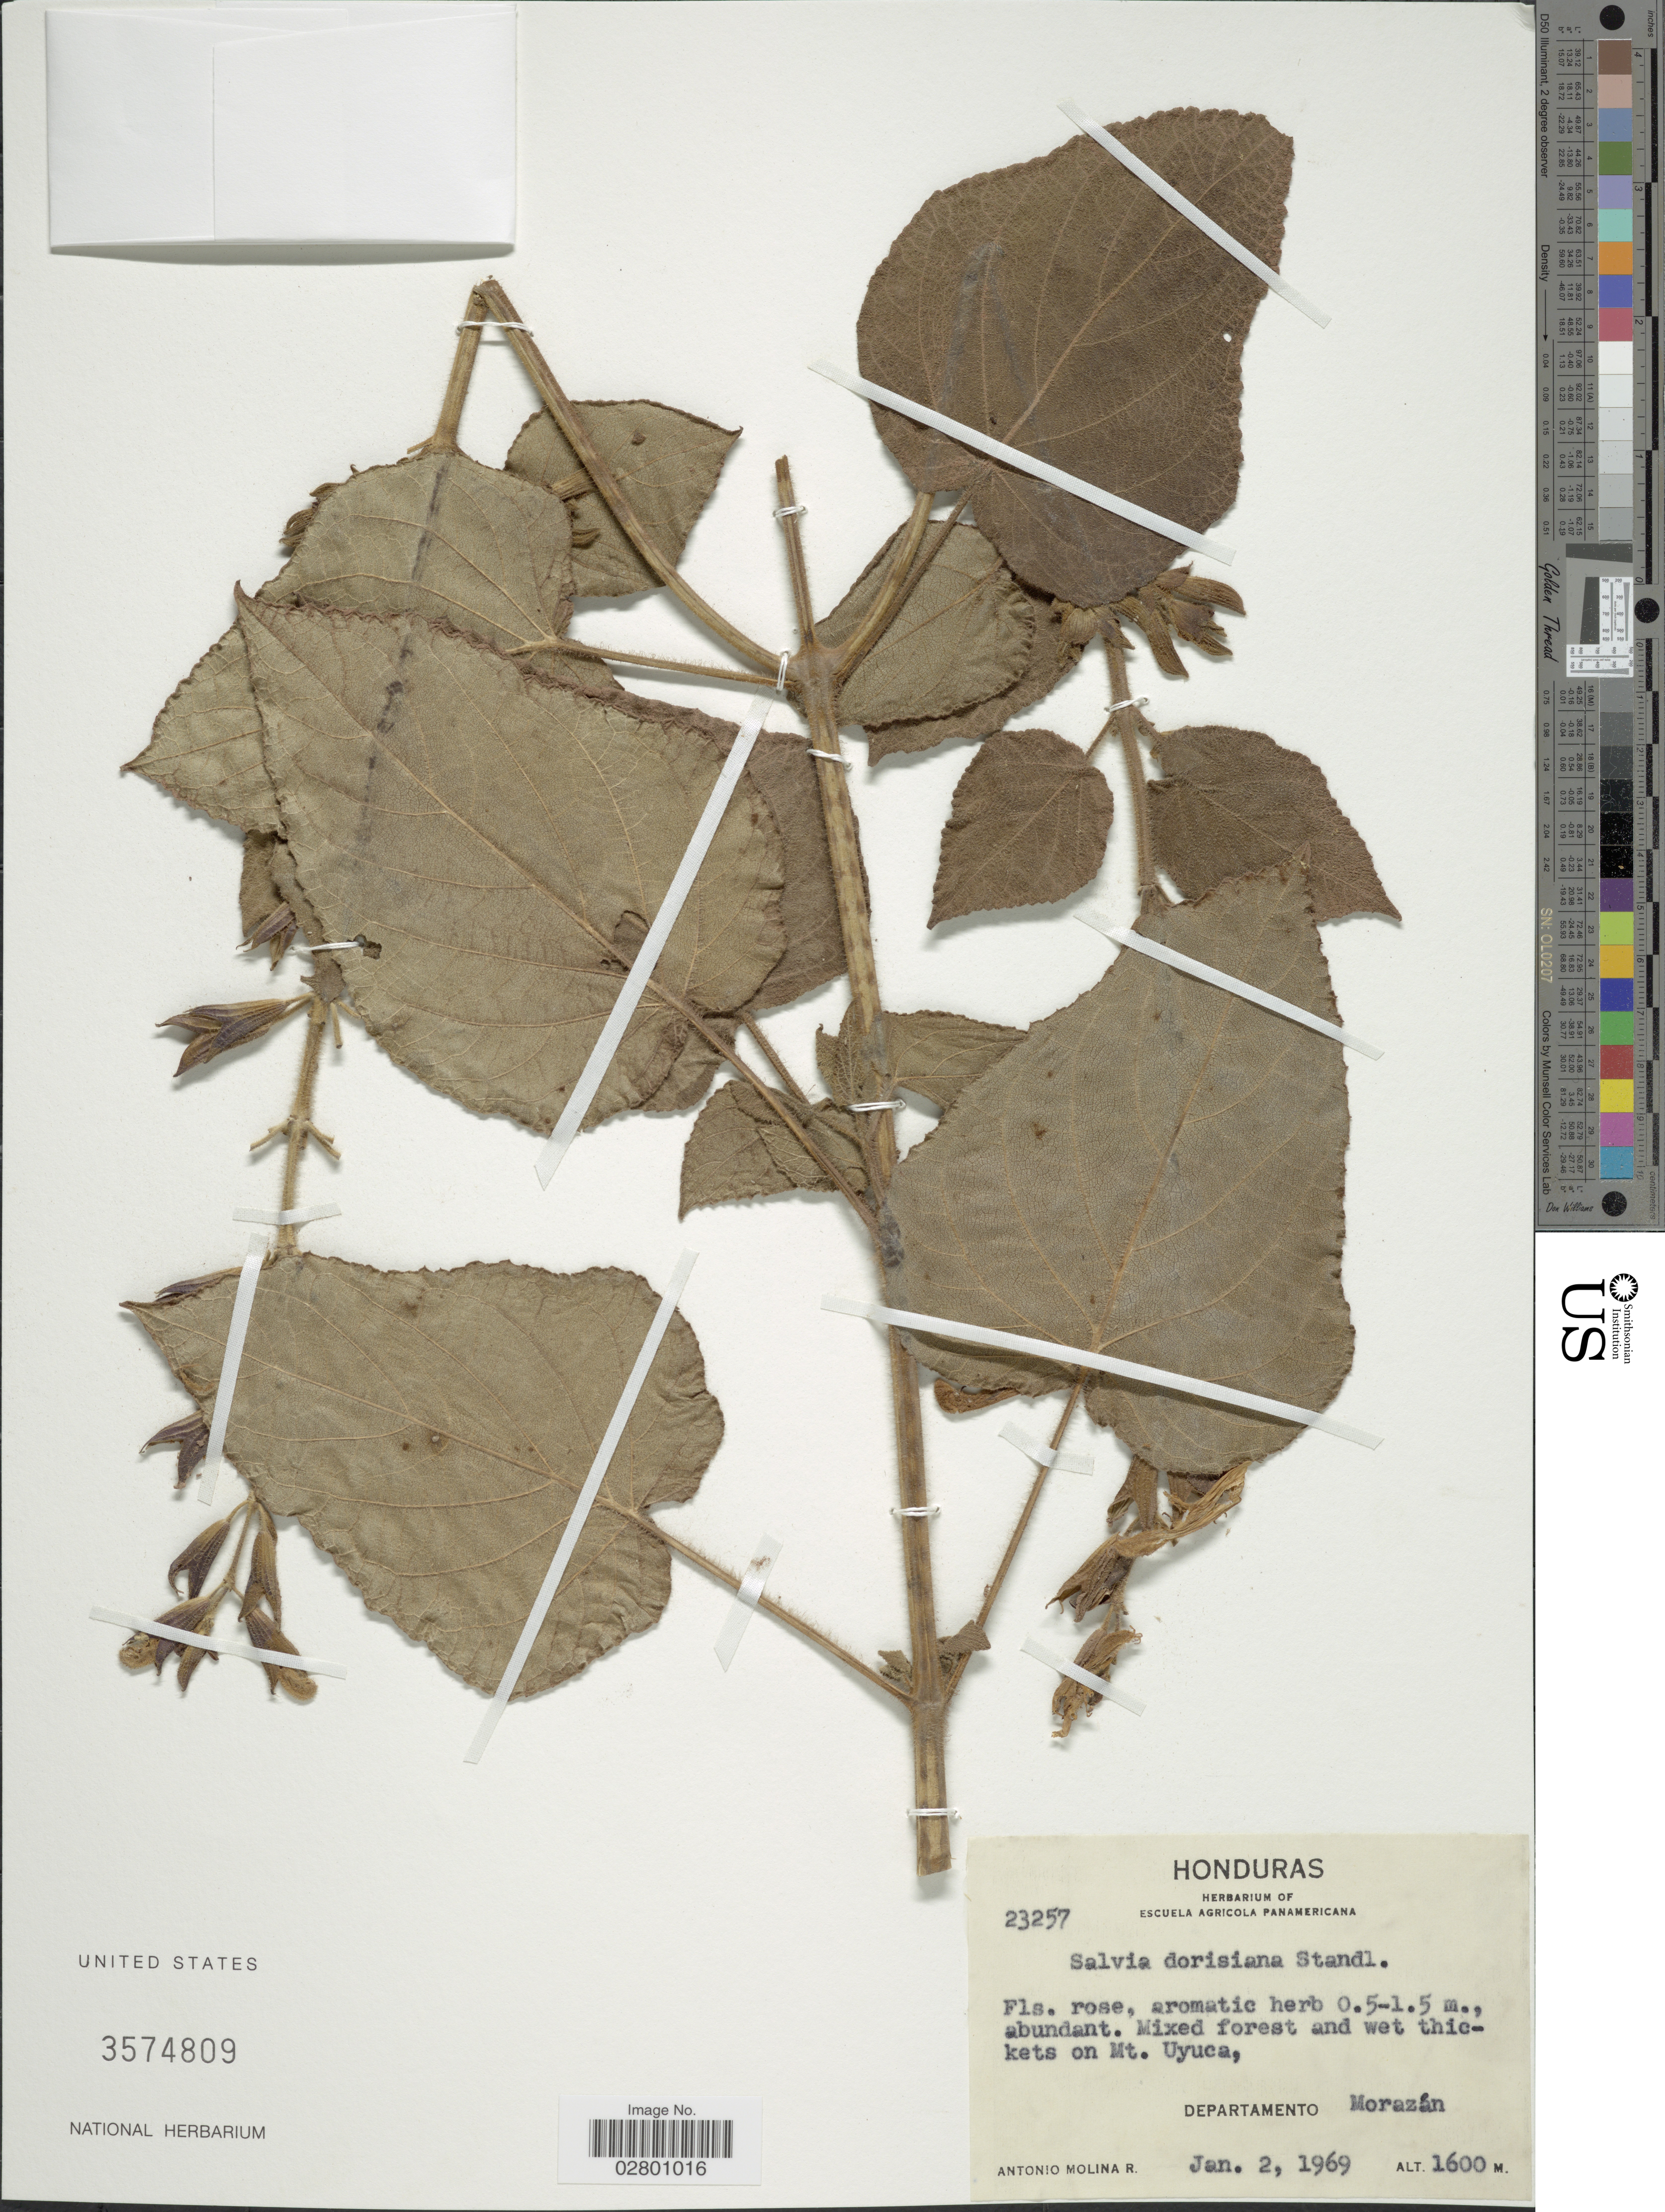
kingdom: Plantae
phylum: Tracheophyta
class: Magnoliopsida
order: Lamiales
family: Lamiaceae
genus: Salvia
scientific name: Salvia dorisiana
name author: Standl.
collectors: A. Molina R.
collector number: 23257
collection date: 1969-01-02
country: Honduras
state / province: Fco. Morazán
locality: Mixed forest and wet thickets on Mt. Uyuca, Departamento Morazán.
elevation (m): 1600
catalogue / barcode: US 3574809